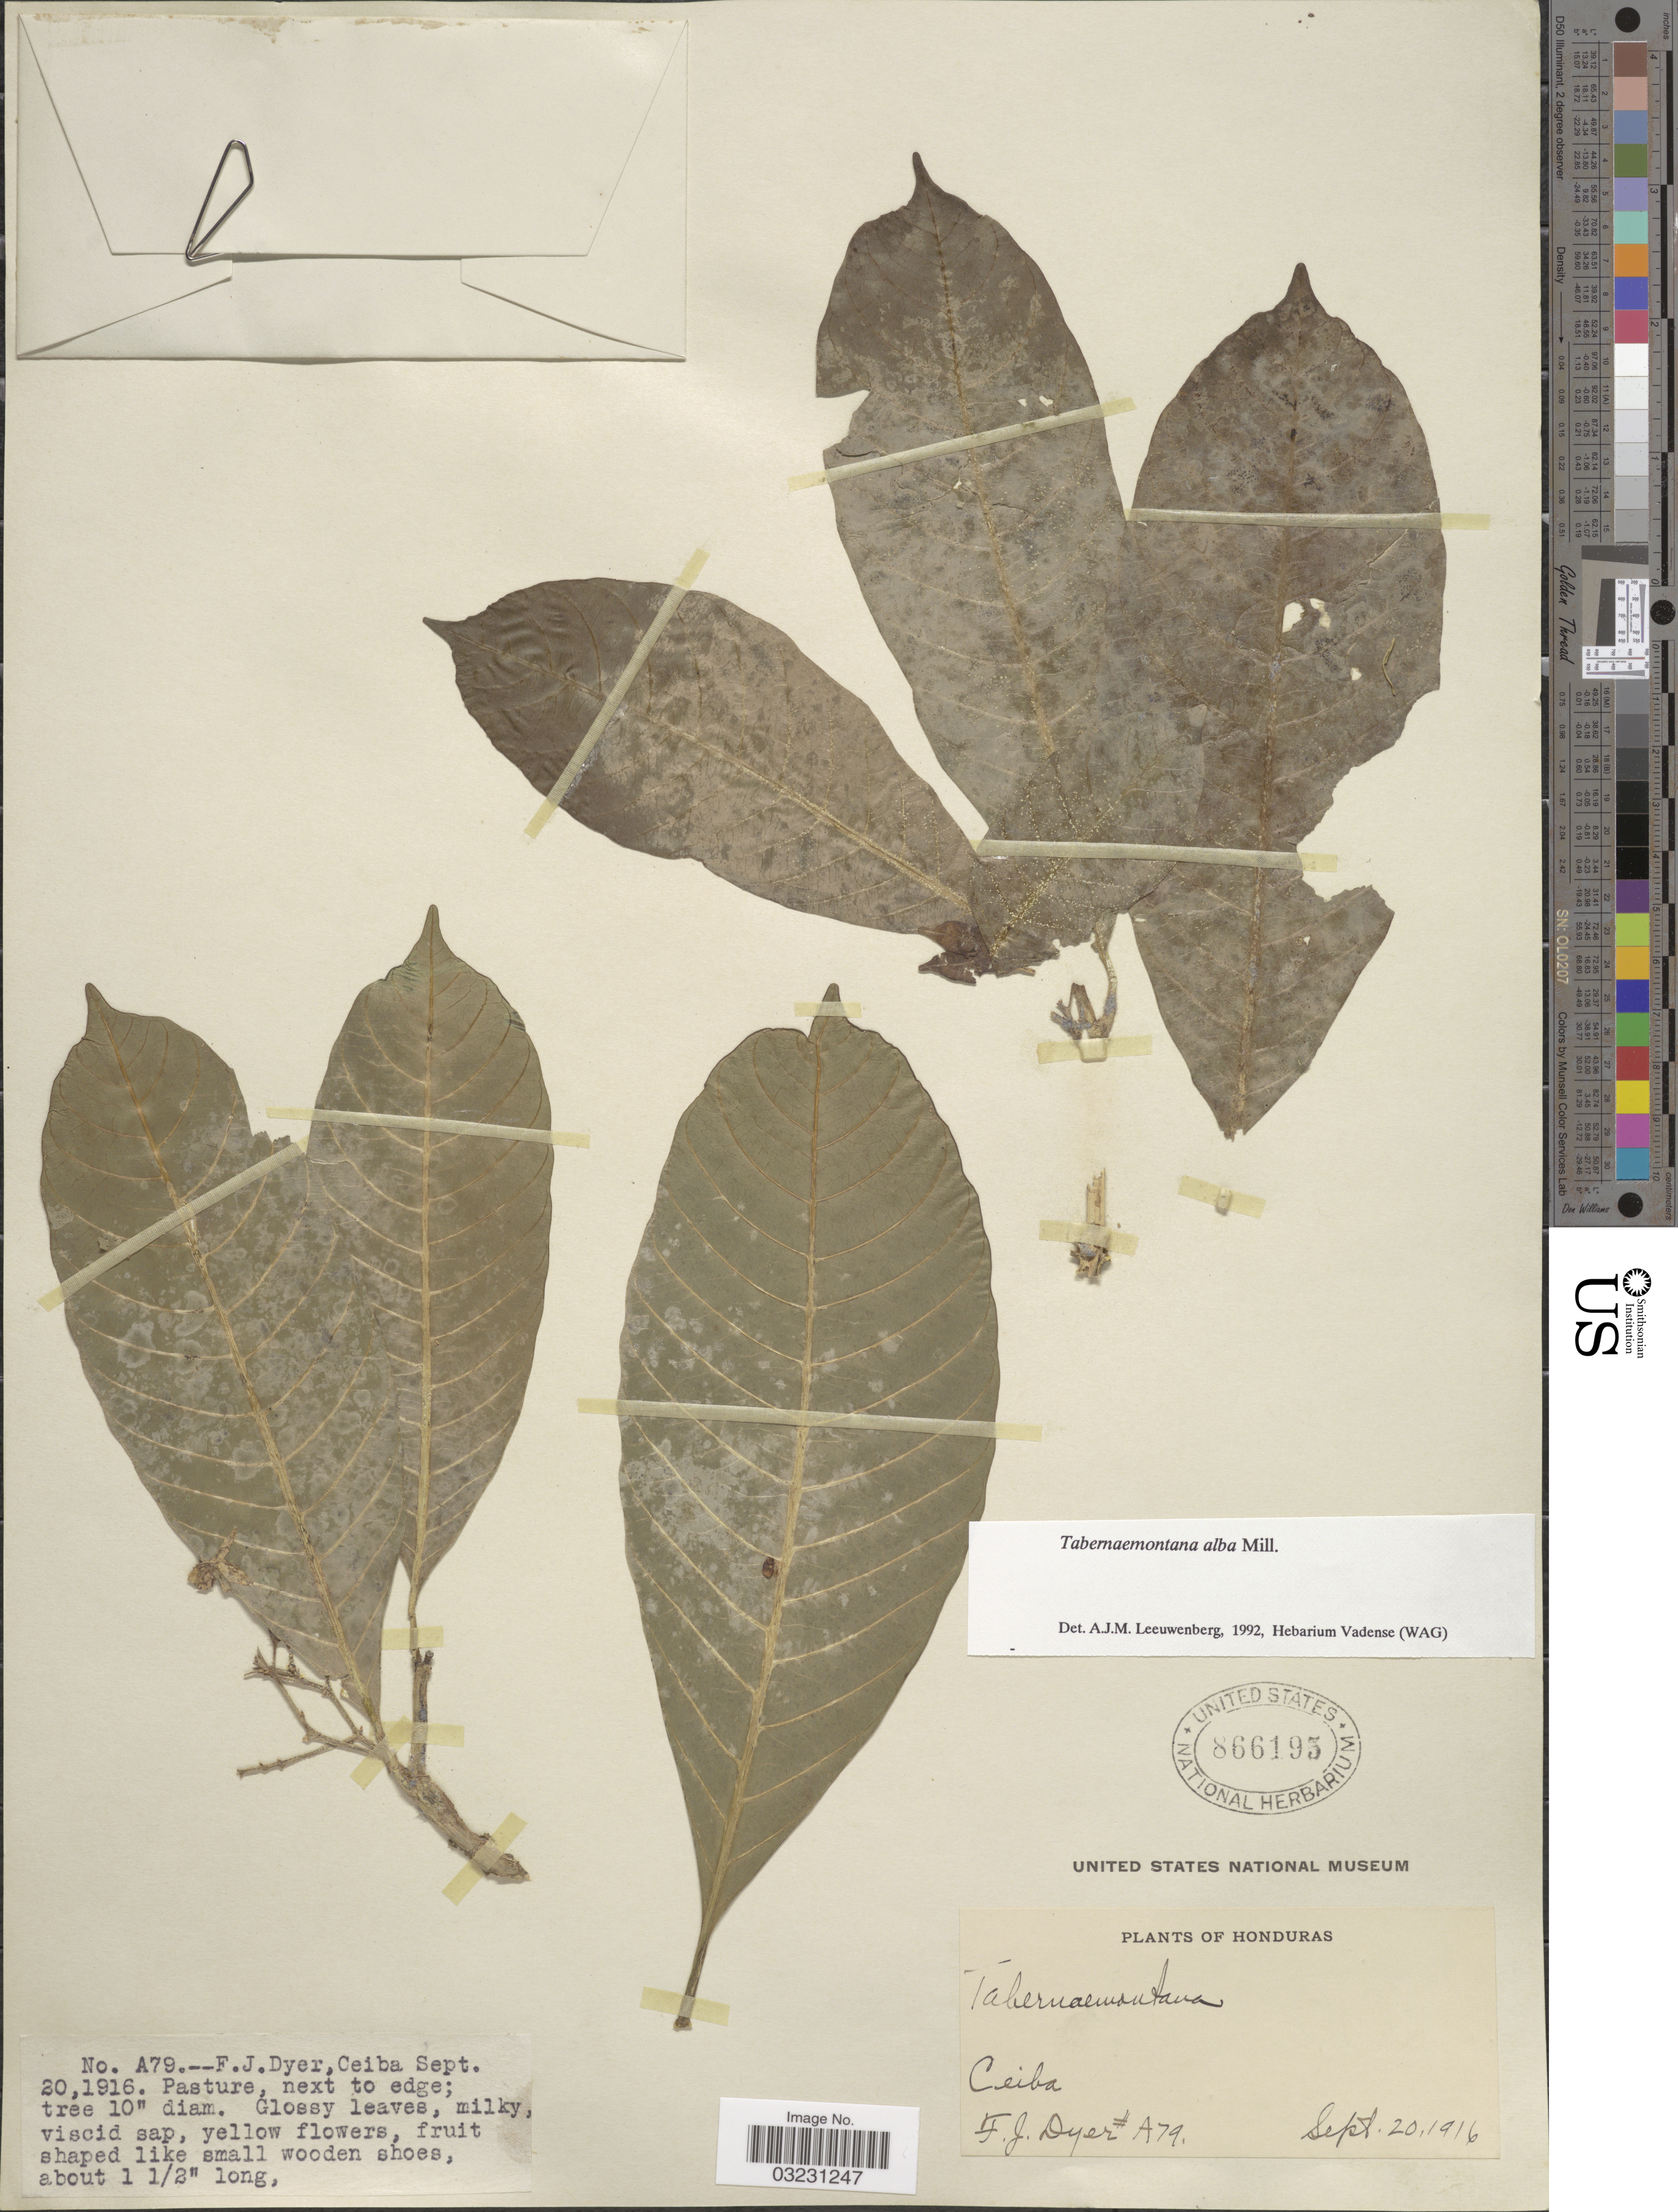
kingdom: Plantae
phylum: Tracheophyta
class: Magnoliopsida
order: Gentianales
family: Apocynaceae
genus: Tabernaemontana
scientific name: Tabernaemontana alba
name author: Mill.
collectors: F. J. Dyer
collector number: A79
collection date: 1916-09-20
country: Honduras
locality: Ceiba.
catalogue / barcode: US 866193